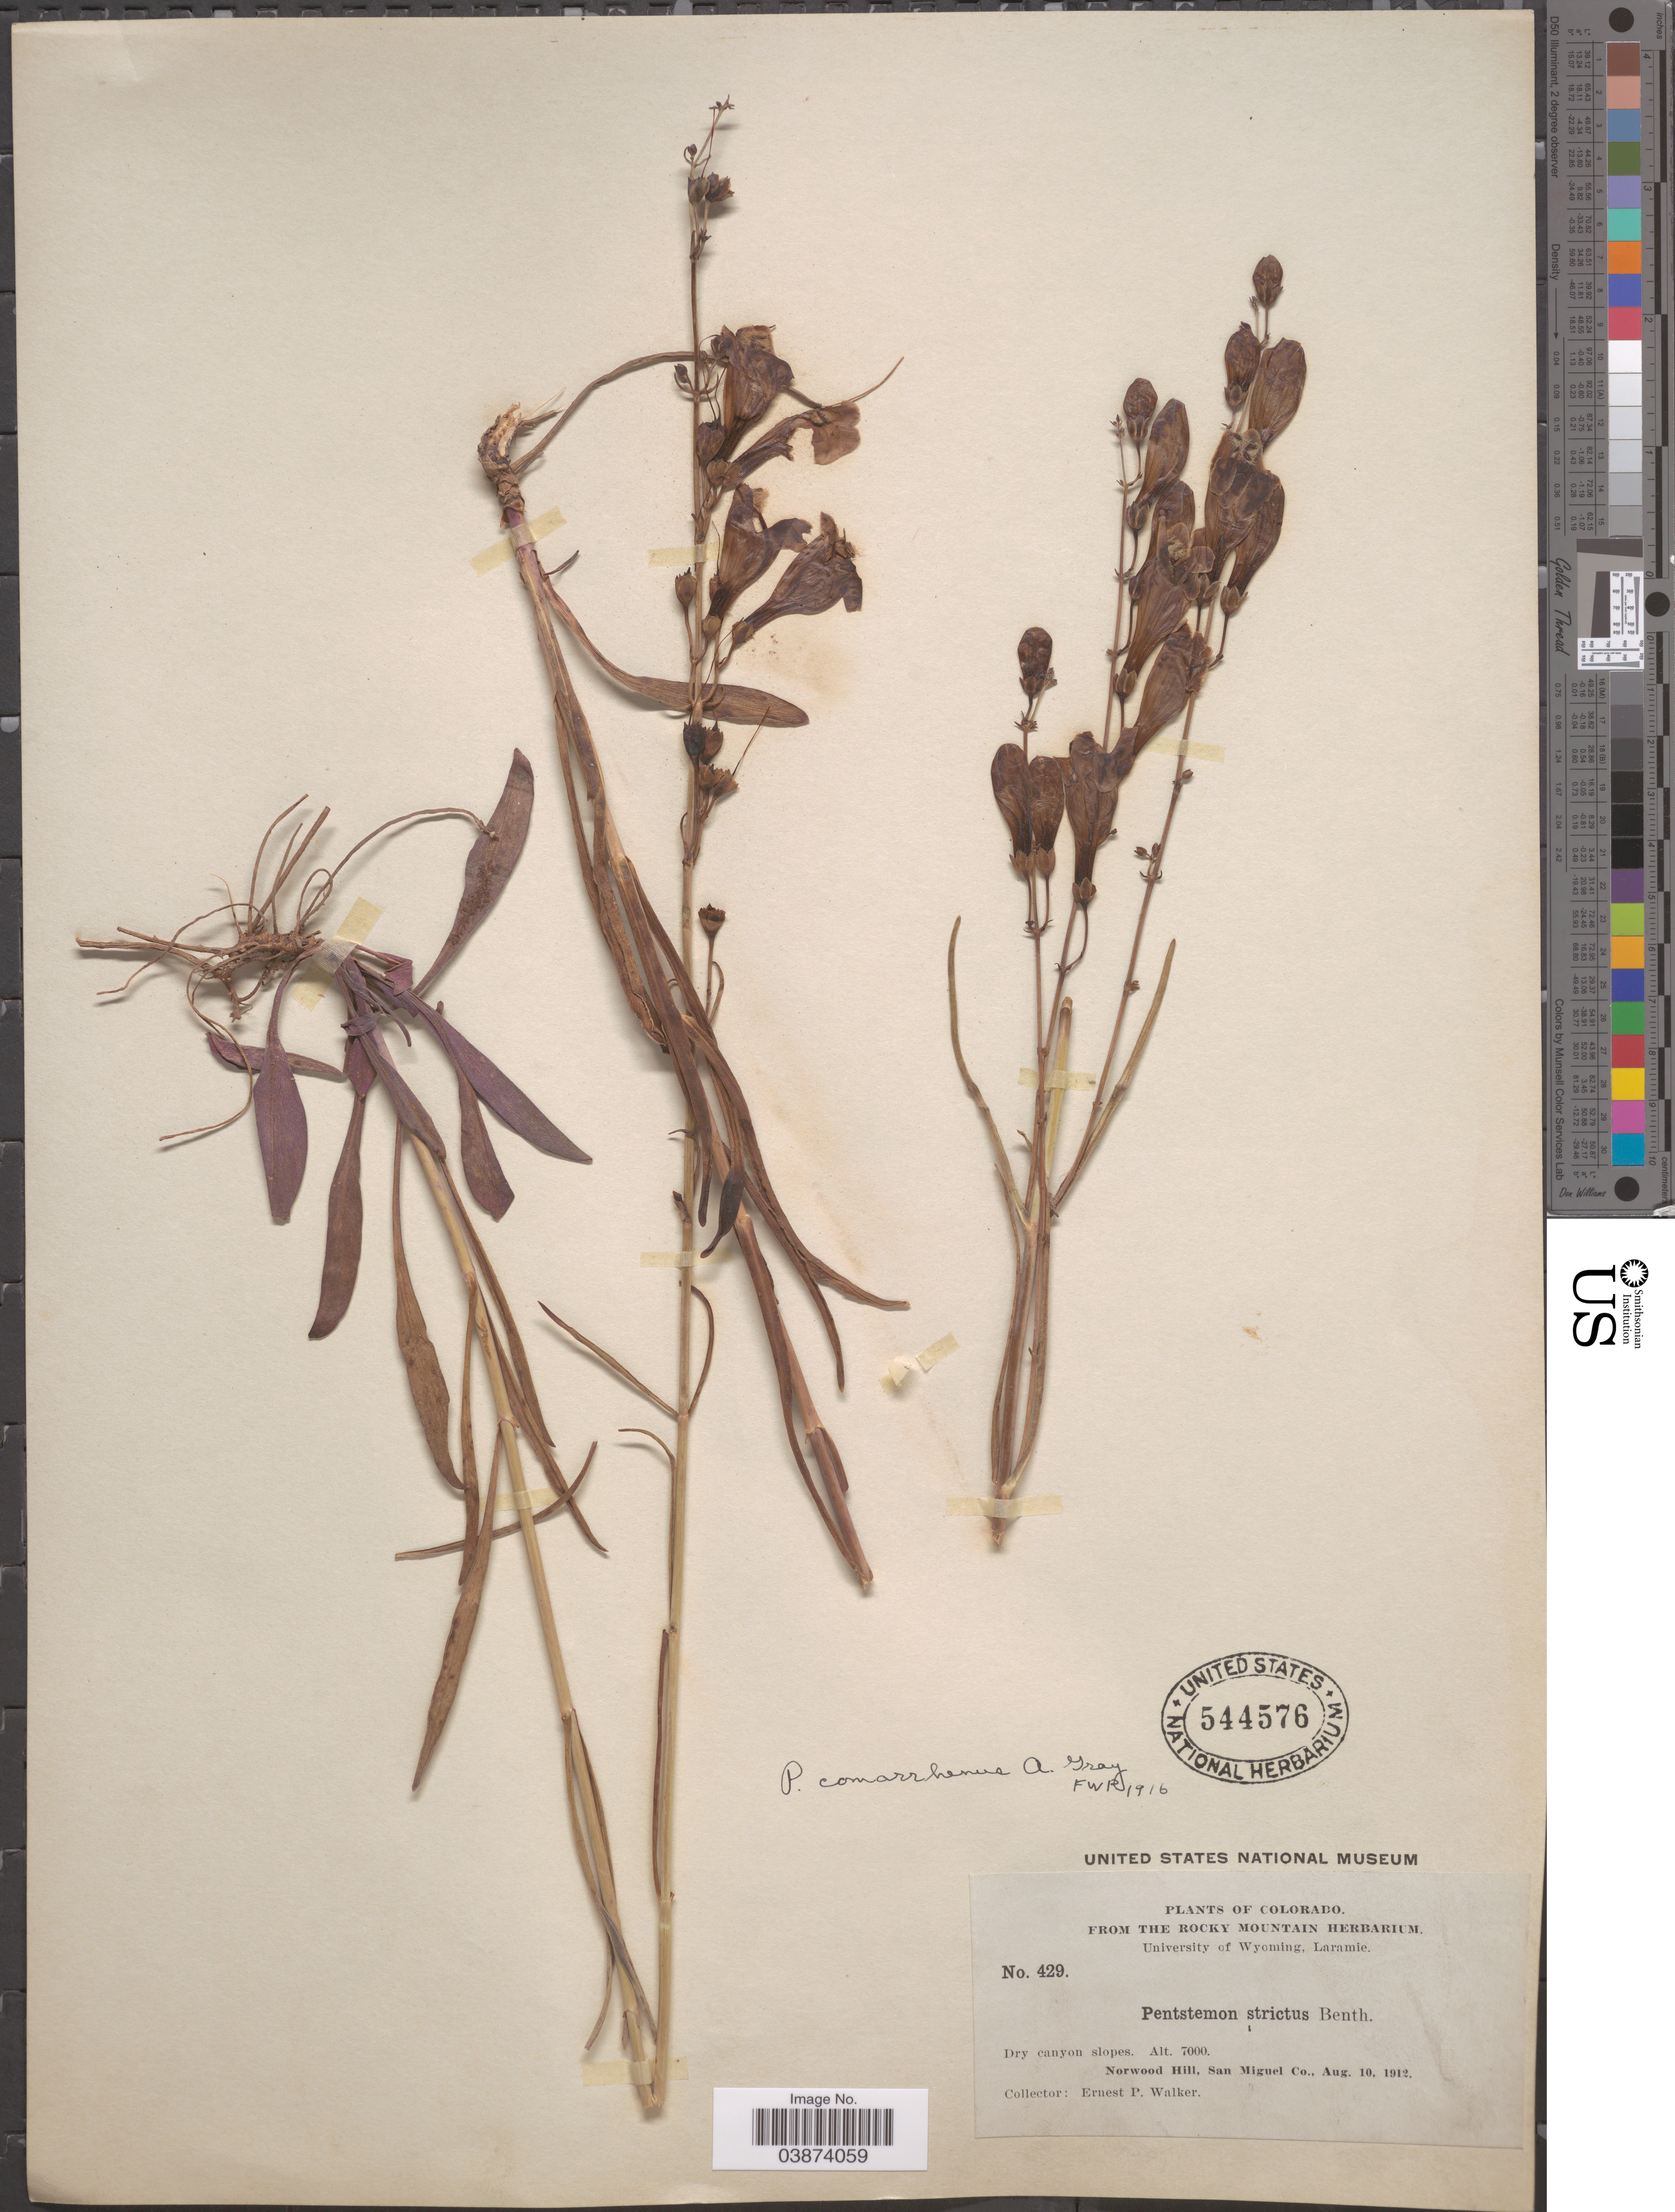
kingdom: Plantae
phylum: Tracheophyta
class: Magnoliopsida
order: Lamiales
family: Plantaginaceae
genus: Penstemon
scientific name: Penstemon comarrhenus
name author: A. Gray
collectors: E. P. Walker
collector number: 429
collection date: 1912-08-10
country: United States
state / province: Colorado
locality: Norwood Hill, San Miguel Co.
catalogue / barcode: US 544576